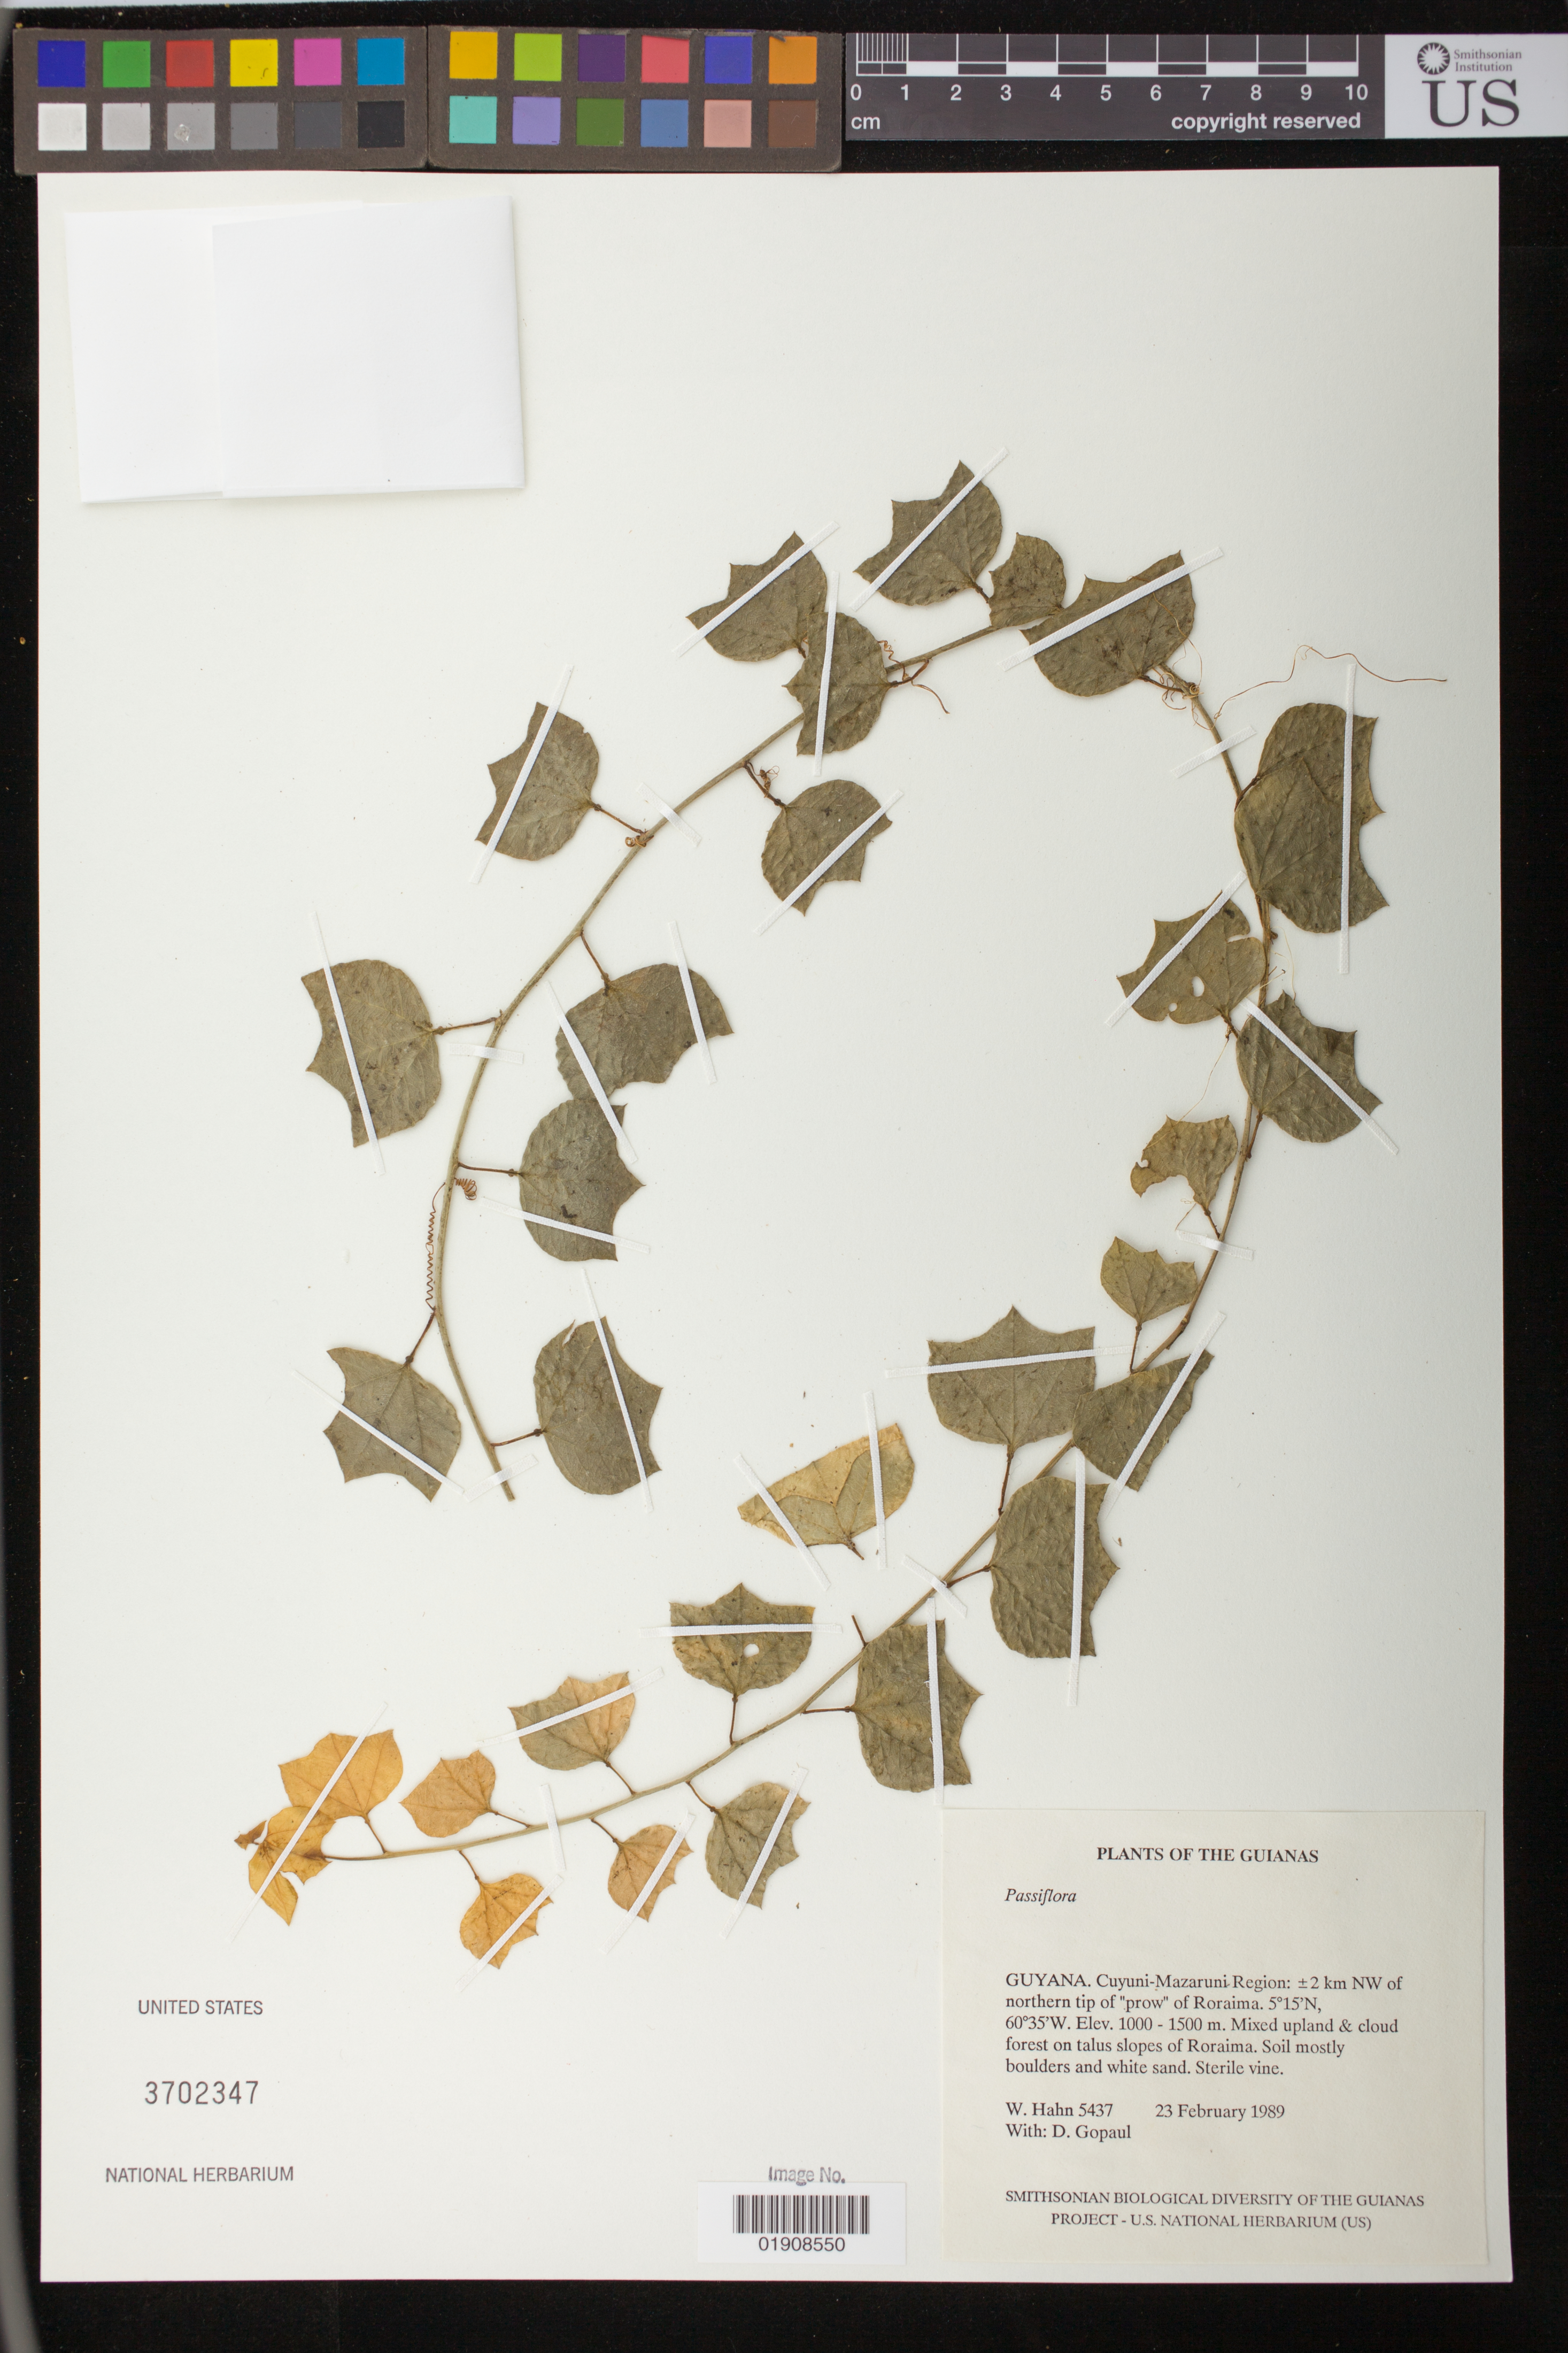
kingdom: Plantae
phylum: Tracheophyta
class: Magnoliopsida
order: Malpighiales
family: Passifloraceae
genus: Passiflora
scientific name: Passiflora truncata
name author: Regel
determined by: Feuillet, C.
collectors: W. Hahn & D. Gopaul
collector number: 5437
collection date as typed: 23 February 1989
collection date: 1989-02-23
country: Guyana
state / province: Cuyuni-Mazaruni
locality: ±2 km NW of northern tip of "prow" of Roraima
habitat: Mixed upland & cloud forest on talus slopes of Roraima. Soil mostly boulders and white sand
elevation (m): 1000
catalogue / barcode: US 3702347